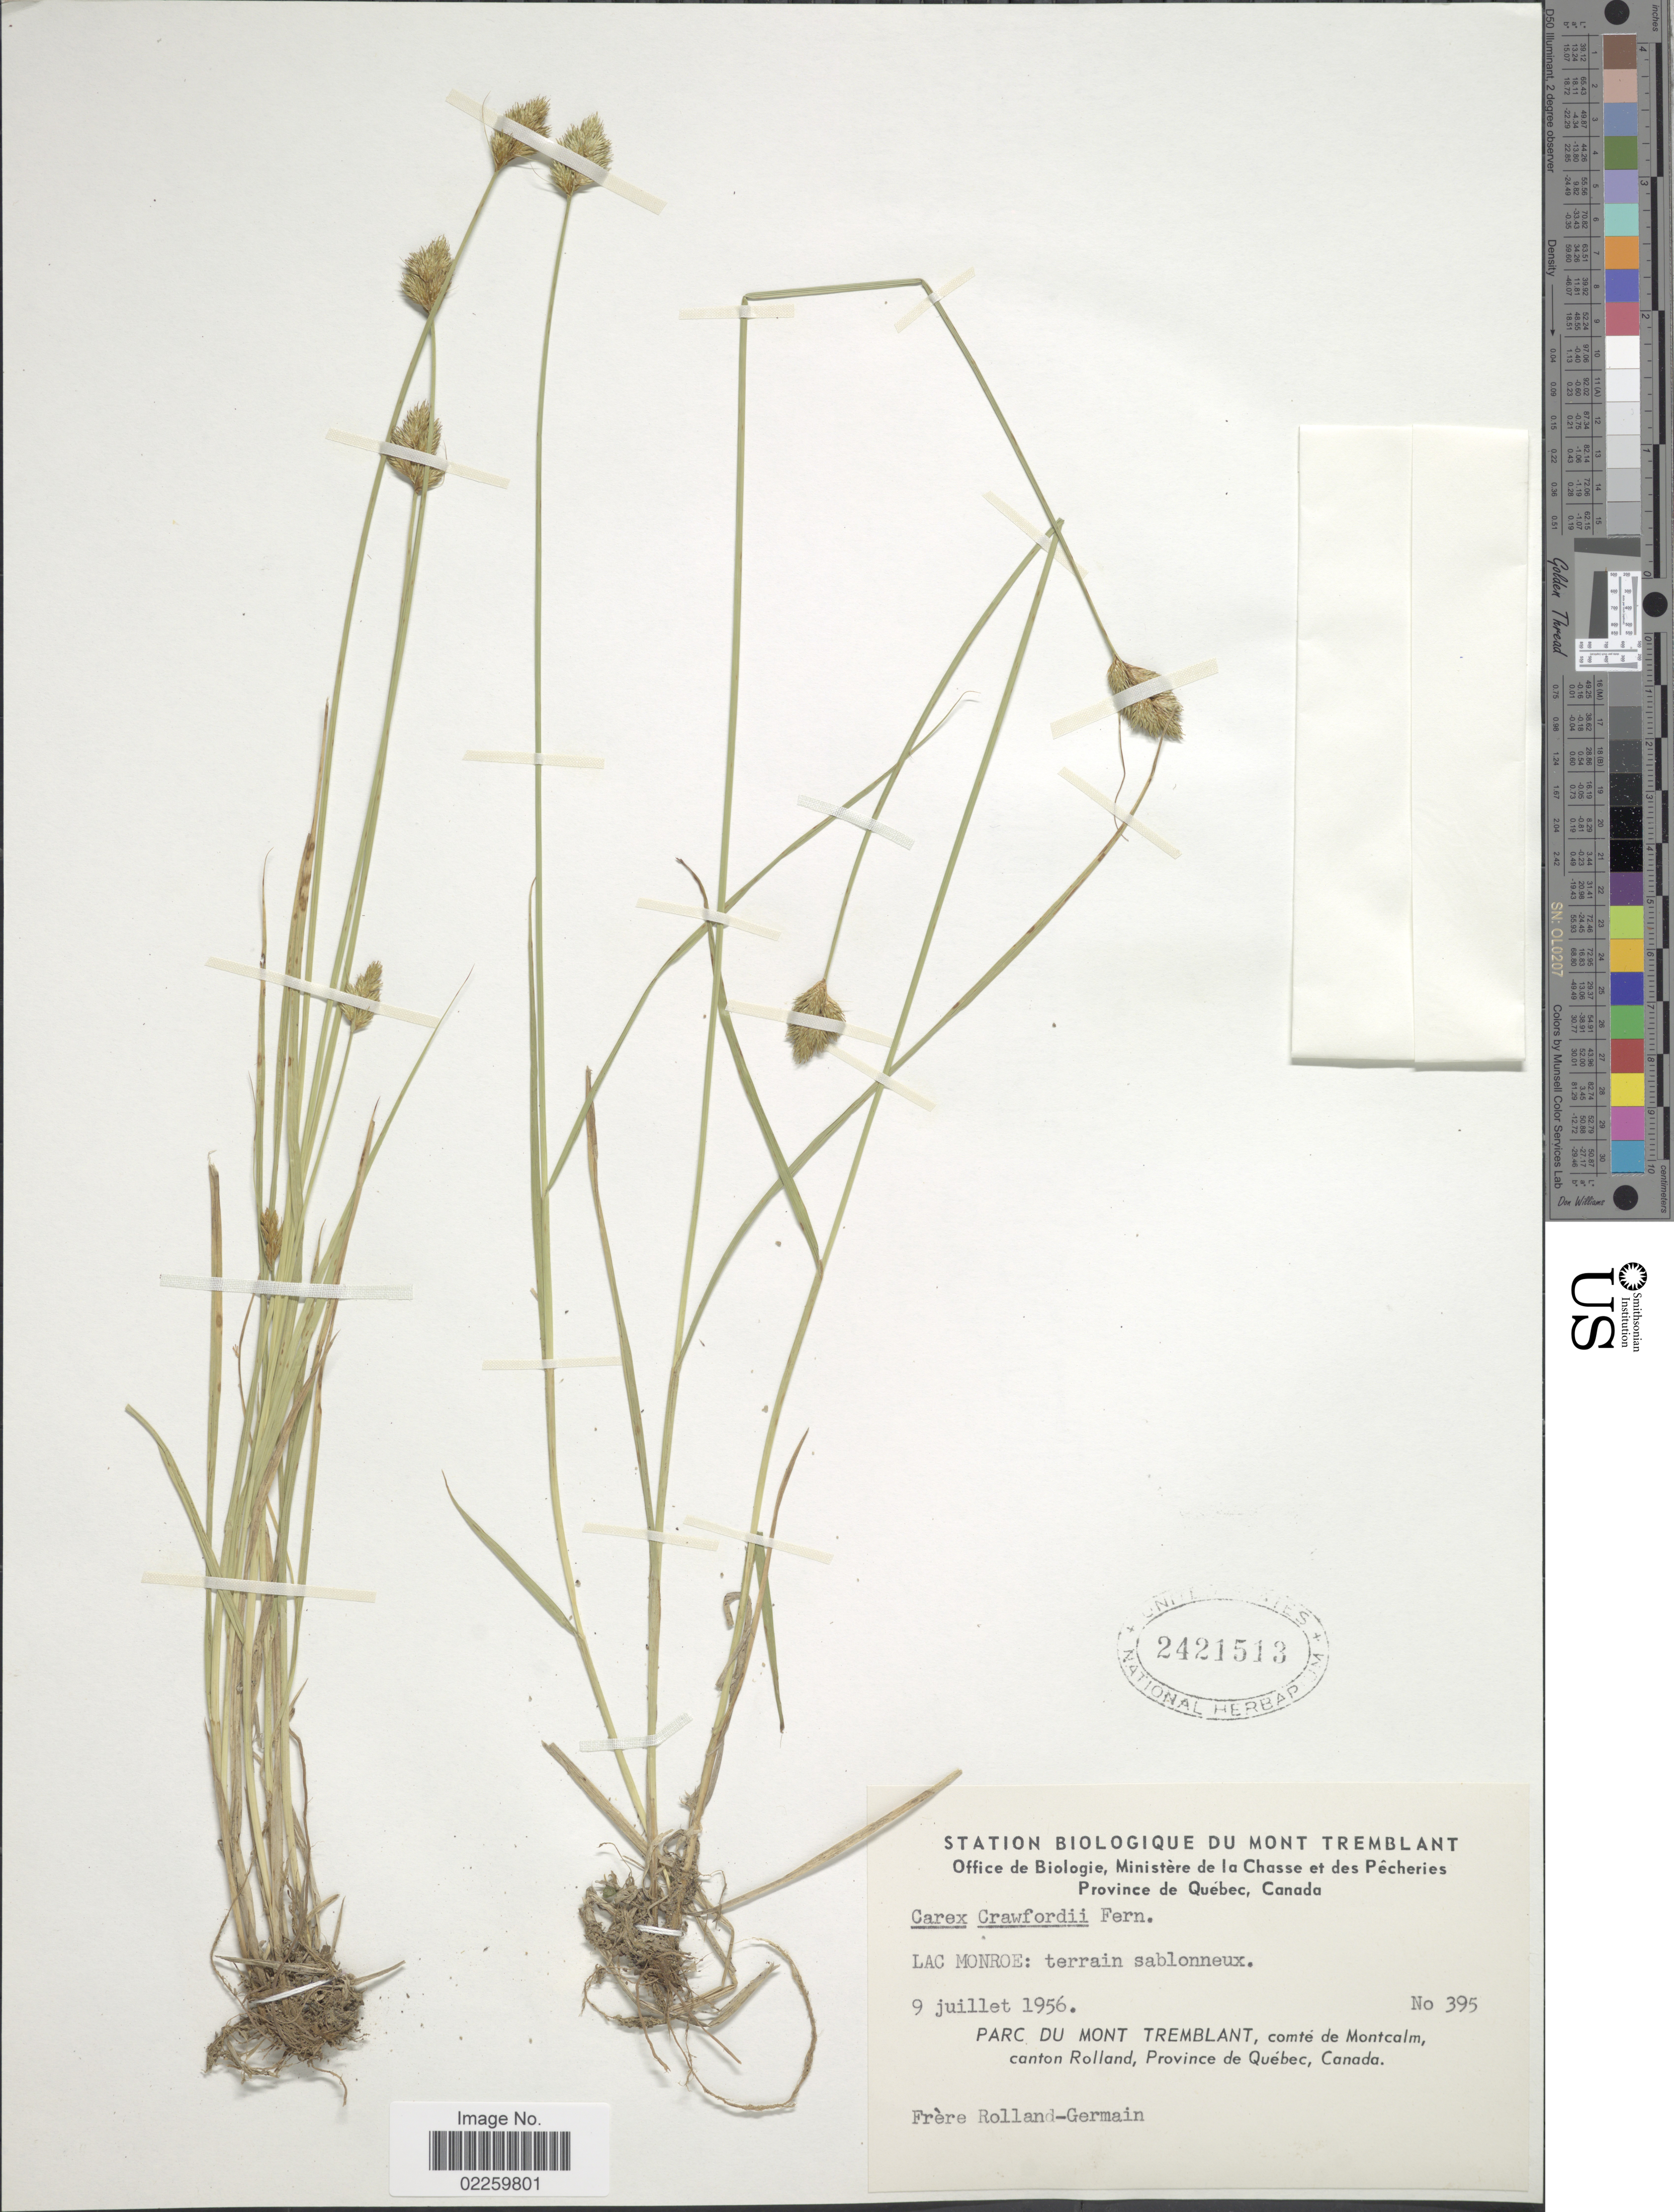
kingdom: Plantae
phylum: Tracheophyta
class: Liliopsida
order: Poales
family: Cyperaceae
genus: Carex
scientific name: Carex crawfordii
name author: Fernald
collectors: Rolland-Germain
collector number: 395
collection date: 1956-07-09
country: Canada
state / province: Quebec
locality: Lac Monroe: terrain sablonneux, Parc du Mont Tremblant, comte de Montcalm, canton Rolland.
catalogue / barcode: US 2421513